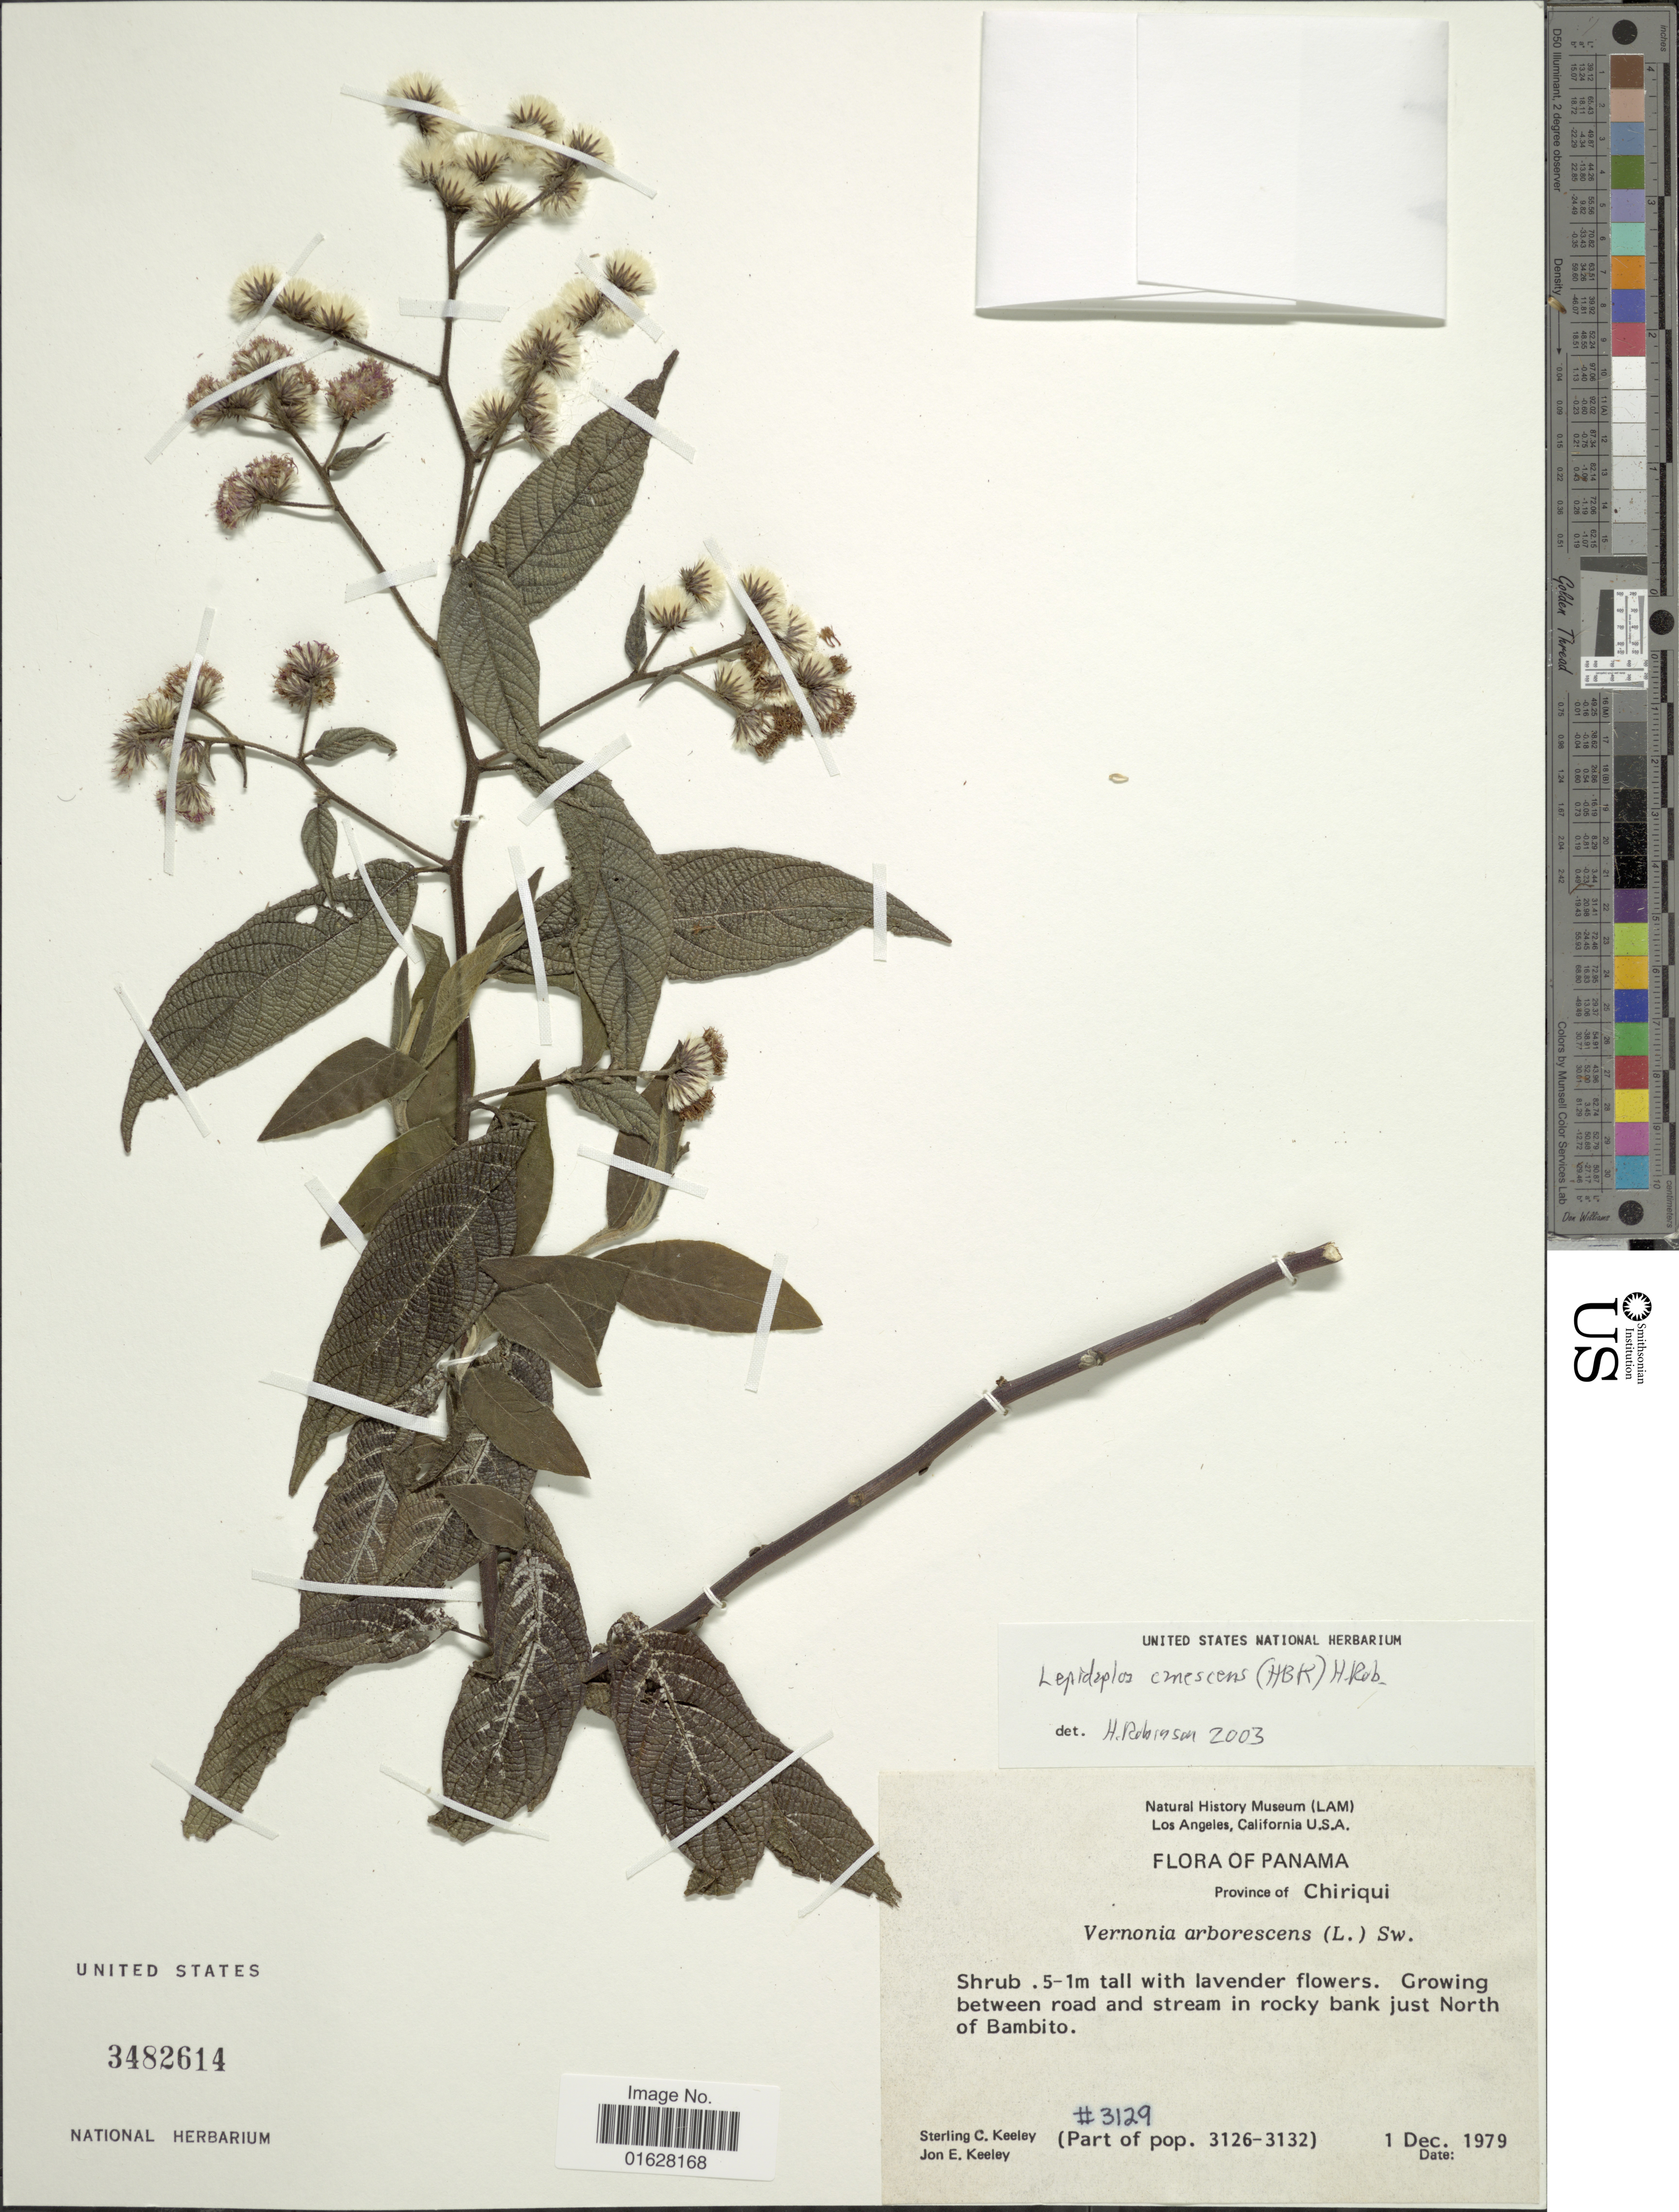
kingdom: Plantae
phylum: Tracheophyta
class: Magnoliopsida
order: Asterales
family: Asteraceae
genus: Lepidaploa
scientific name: Lepidaploa canescens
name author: (Kunth) H. Rob.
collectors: S. C. Keeley & J. E. Keeley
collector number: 3129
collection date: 1979-12-01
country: Panama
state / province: Chiriqui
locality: Province of Chiriqui, between road and stream in rocky bank just North of Bambito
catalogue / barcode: US 3482614